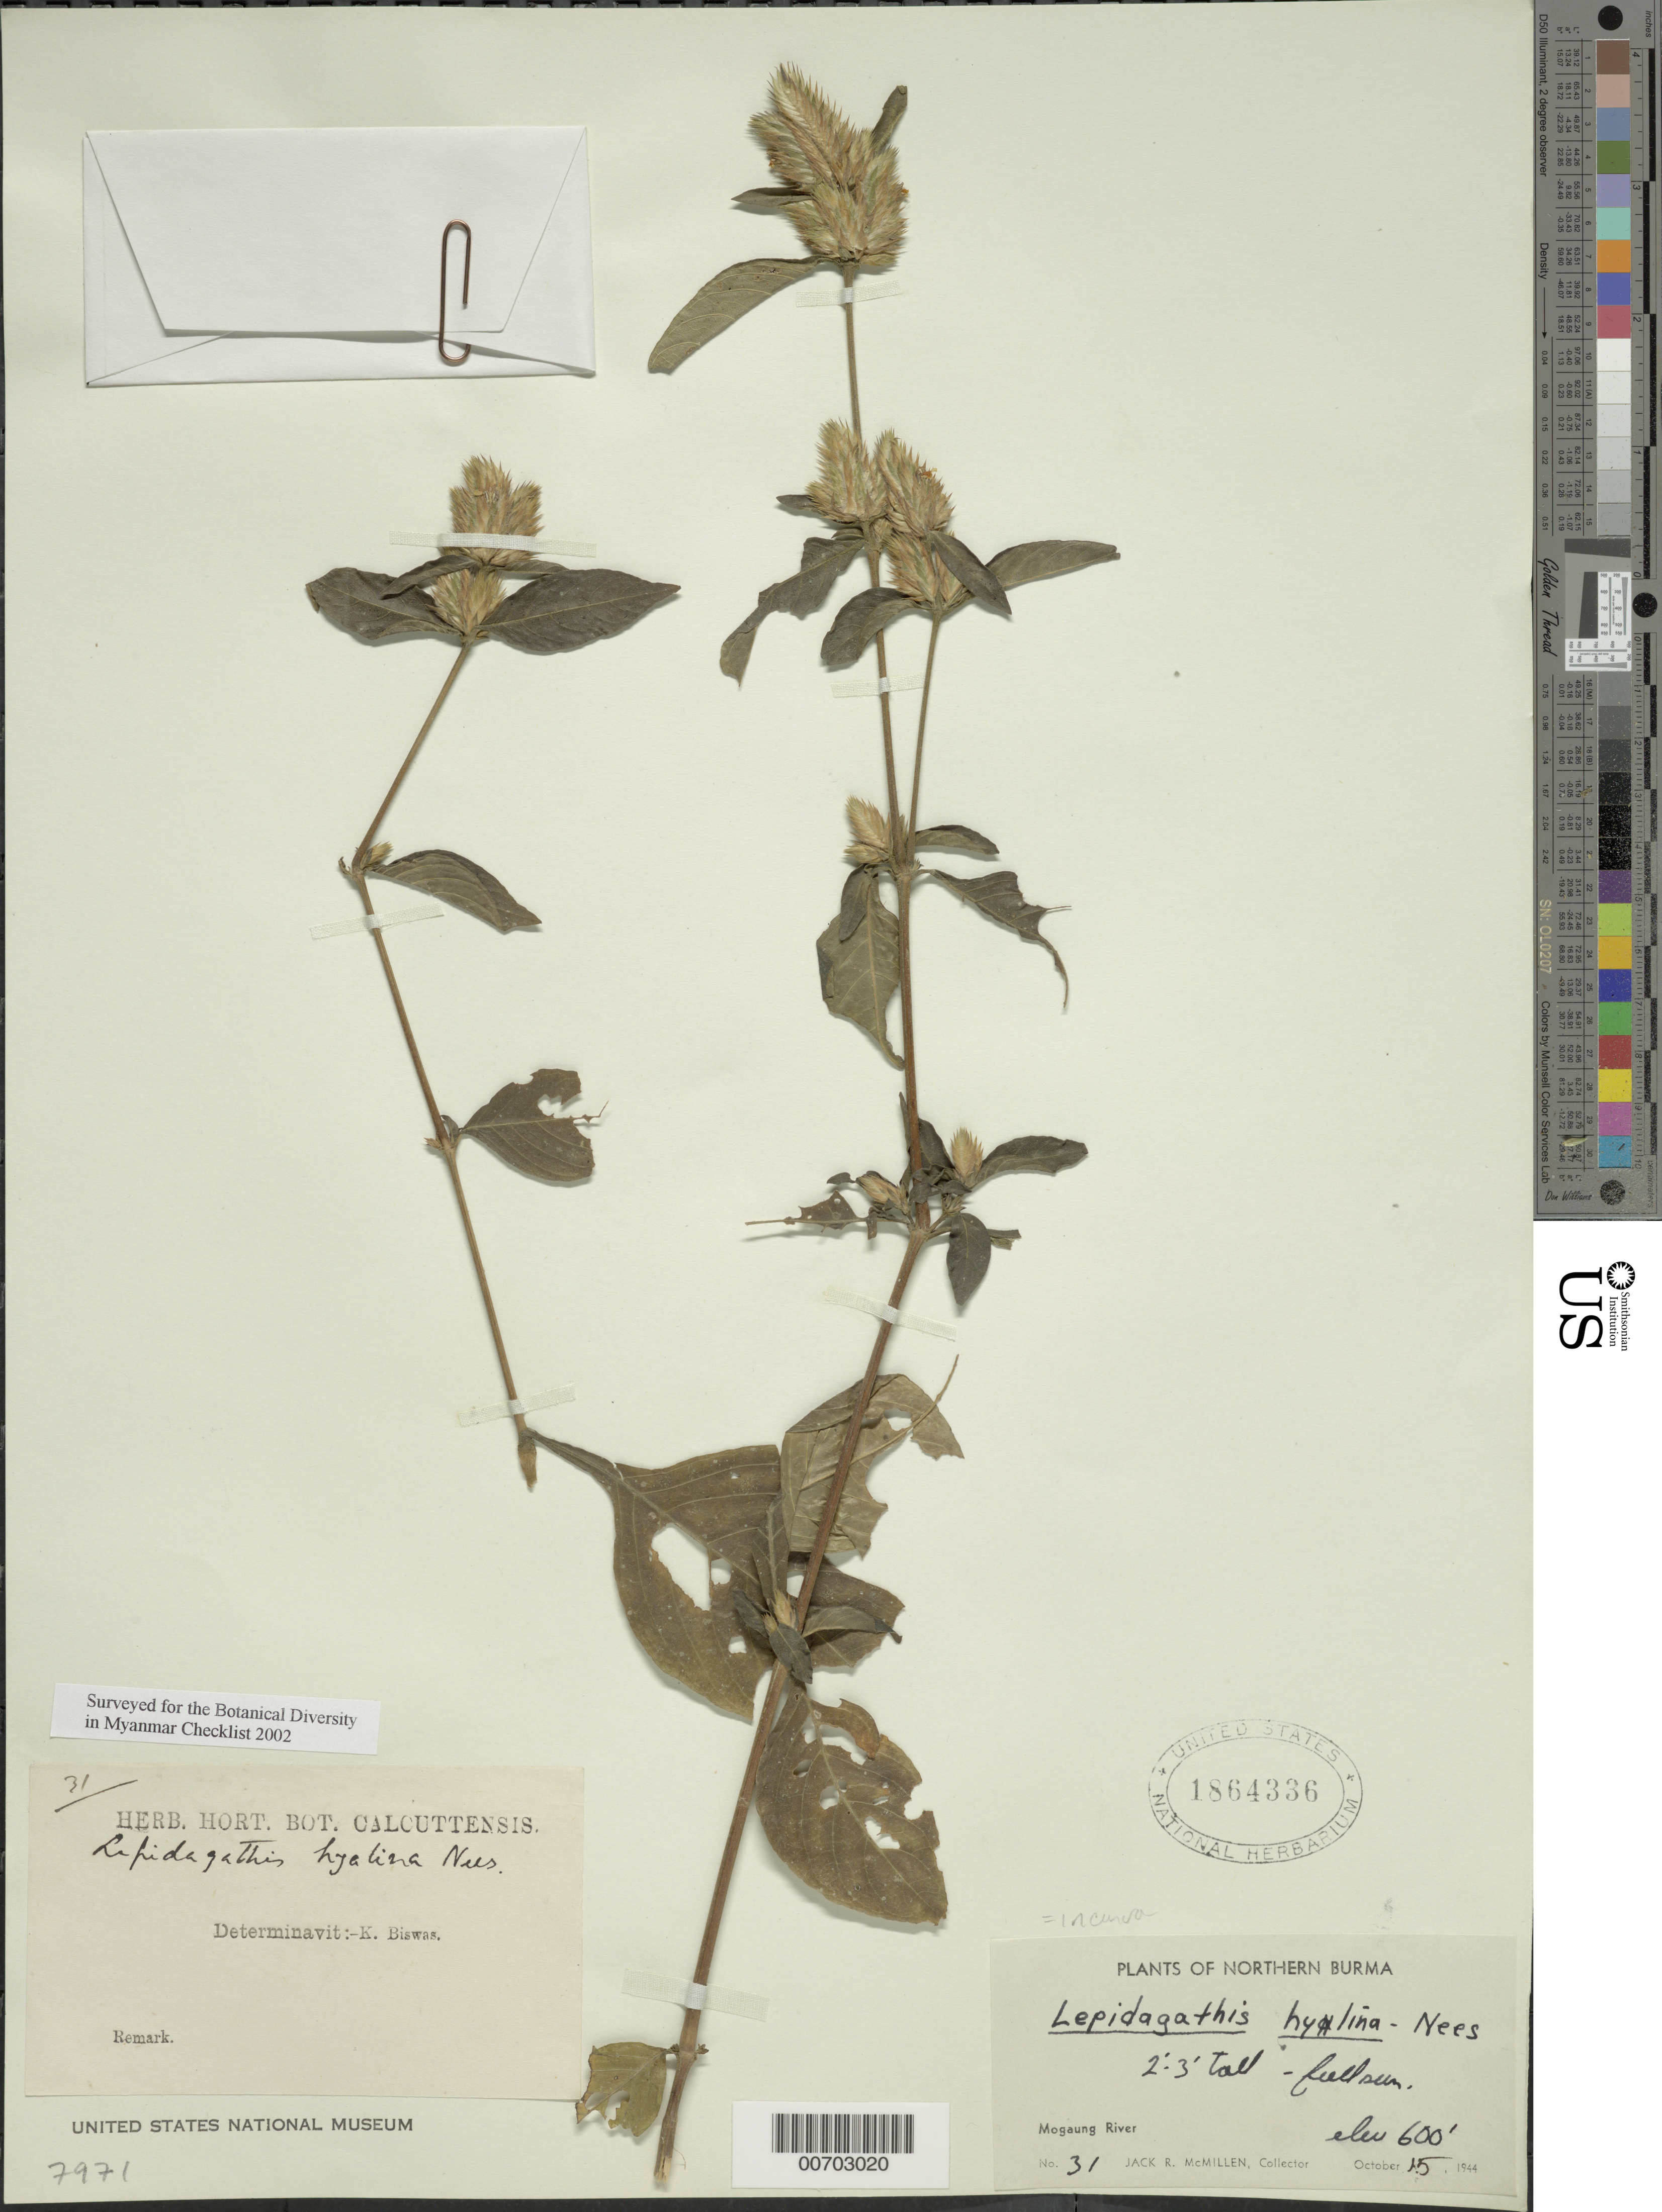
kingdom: Plantae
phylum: Tracheophyta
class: Magnoliopsida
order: Lamiales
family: Acanthaceae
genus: Lepidagathis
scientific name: Lepidagathis incurva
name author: Buch.-Ham. ex D. Don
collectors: J. McMillen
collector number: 31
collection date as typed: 15 Oct 1944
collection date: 1944-10-15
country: Myanmar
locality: Mogaung R.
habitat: Full sun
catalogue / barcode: US 1864336